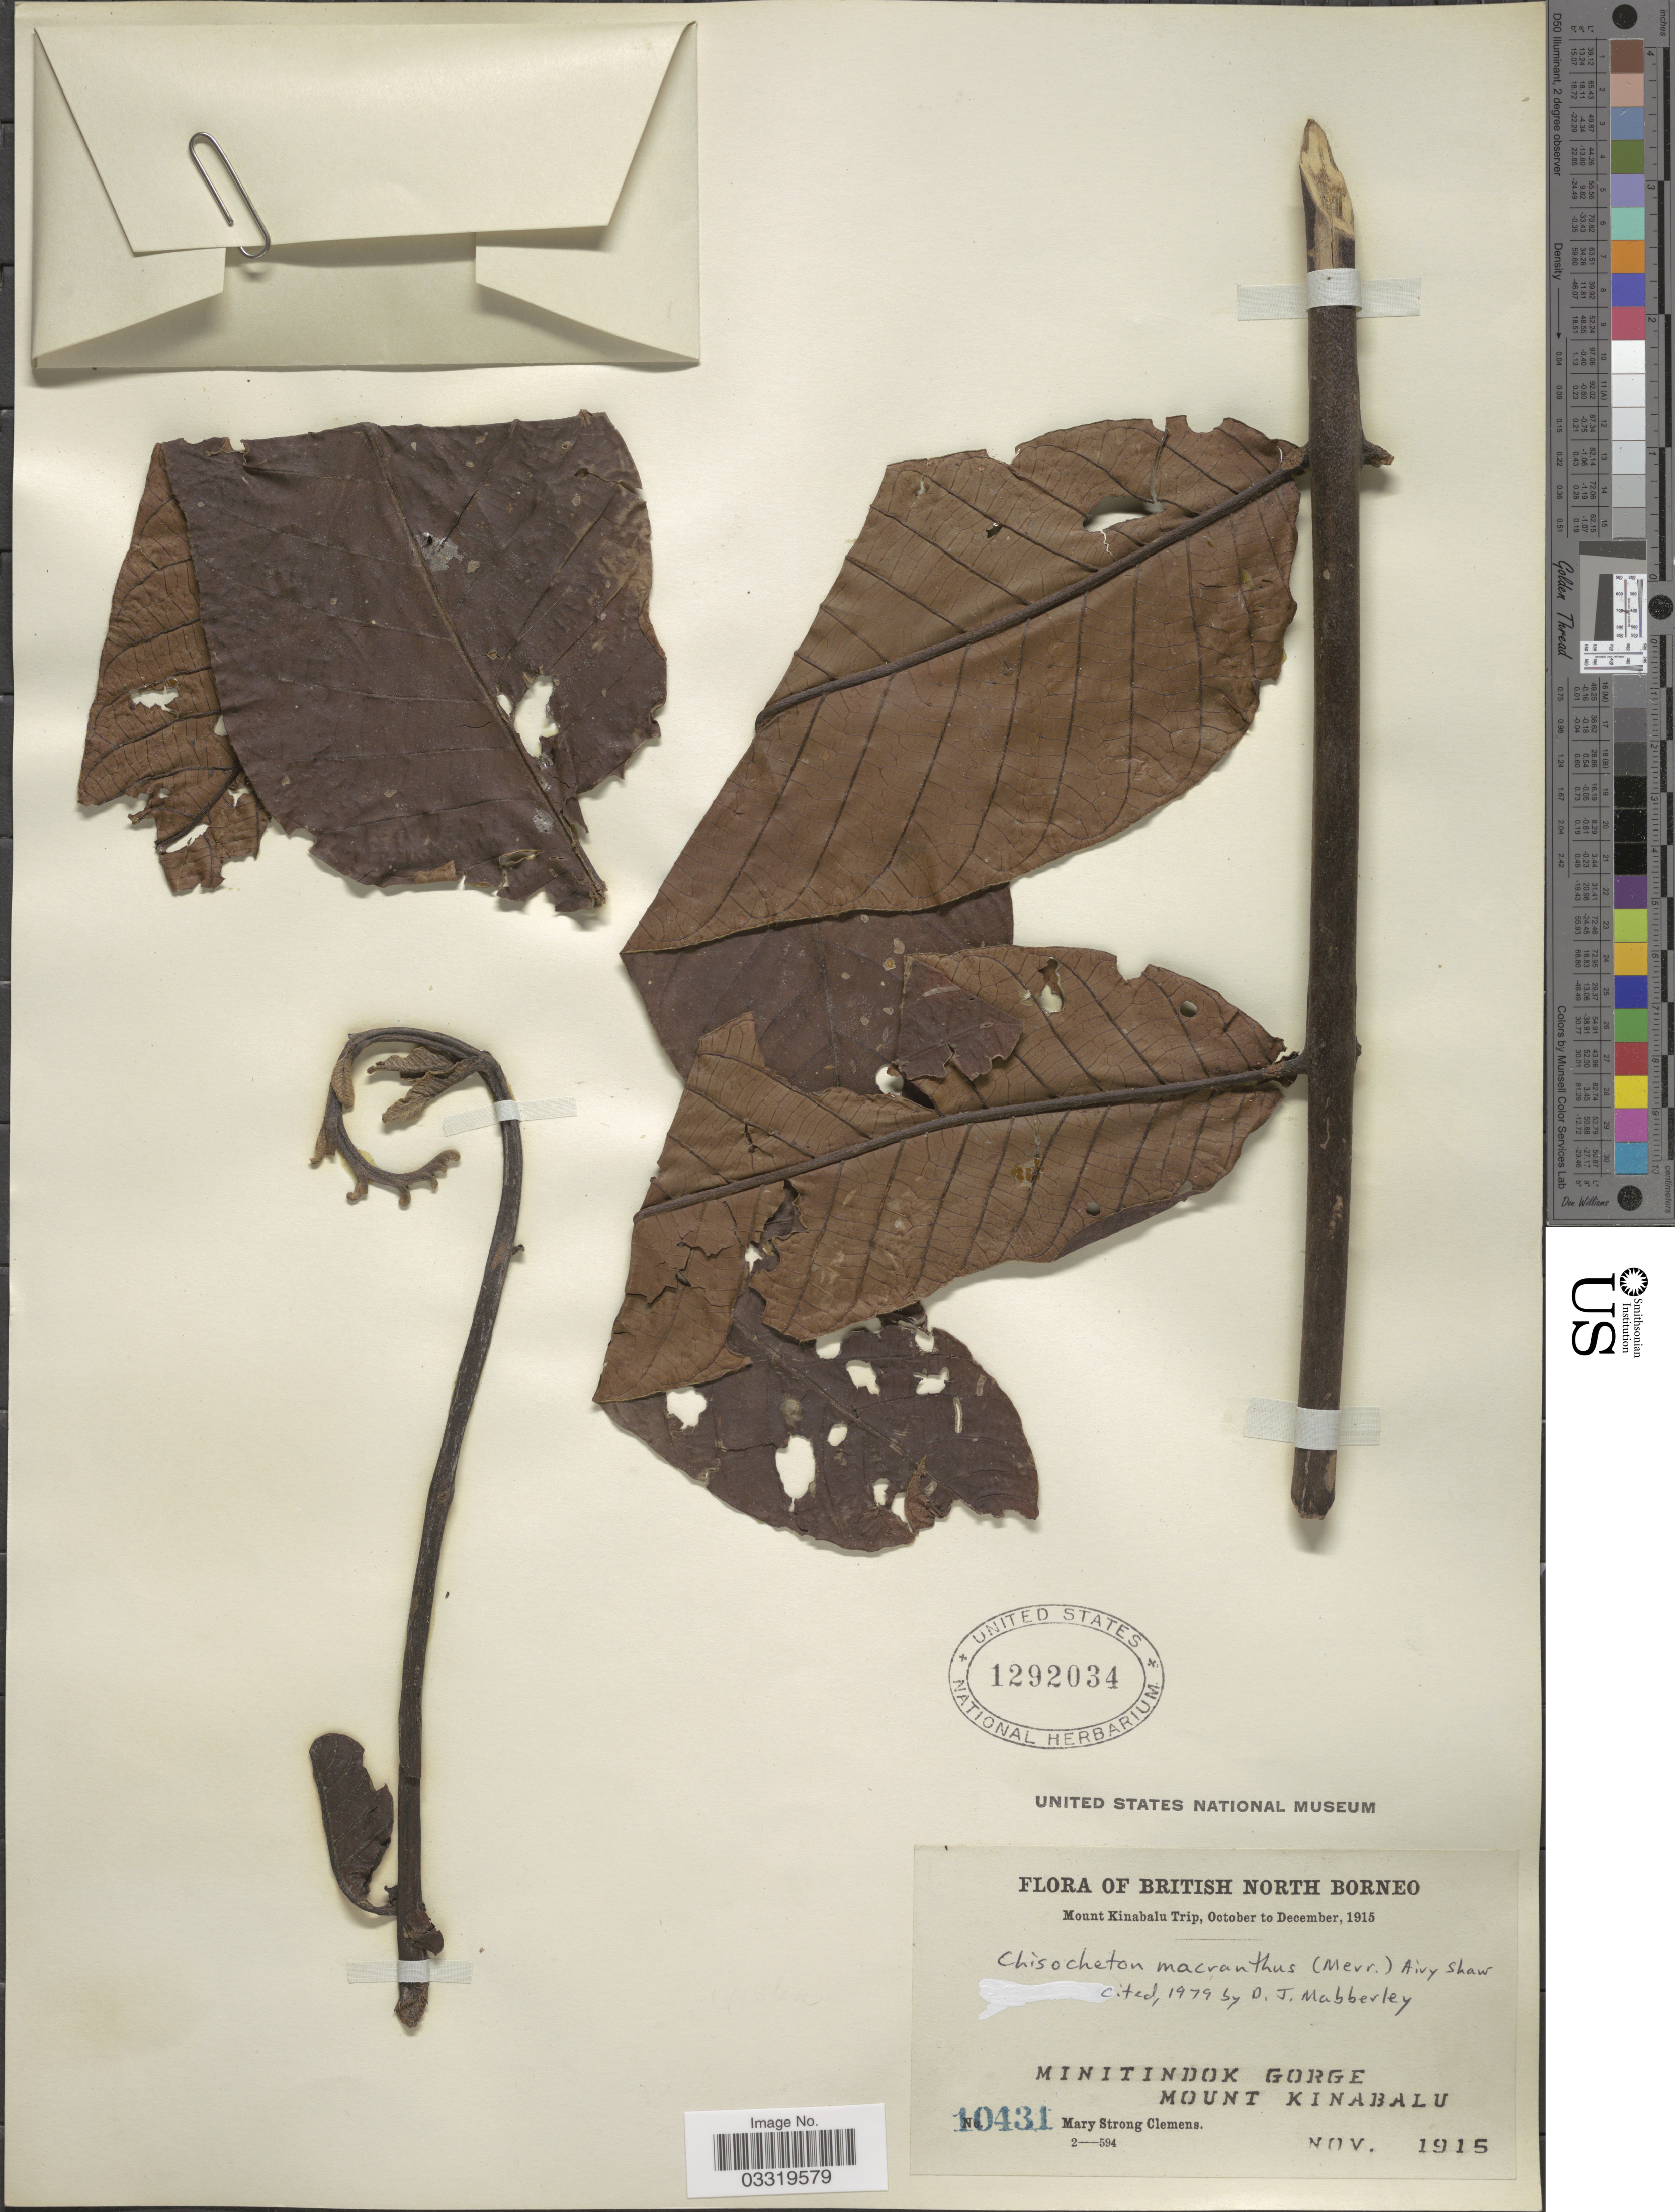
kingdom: Plantae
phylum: Tracheophyta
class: Magnoliopsida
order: Sapindales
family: Meliaceae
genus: Chisocheton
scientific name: Chisocheton macranthus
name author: (Merr.) Airy Shaw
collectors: M. S. Clemens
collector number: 10431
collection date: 1915-11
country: Malaysia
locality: British North Borneo. Minitindok Gorge Mount Kinabalu.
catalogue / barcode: US 1292034